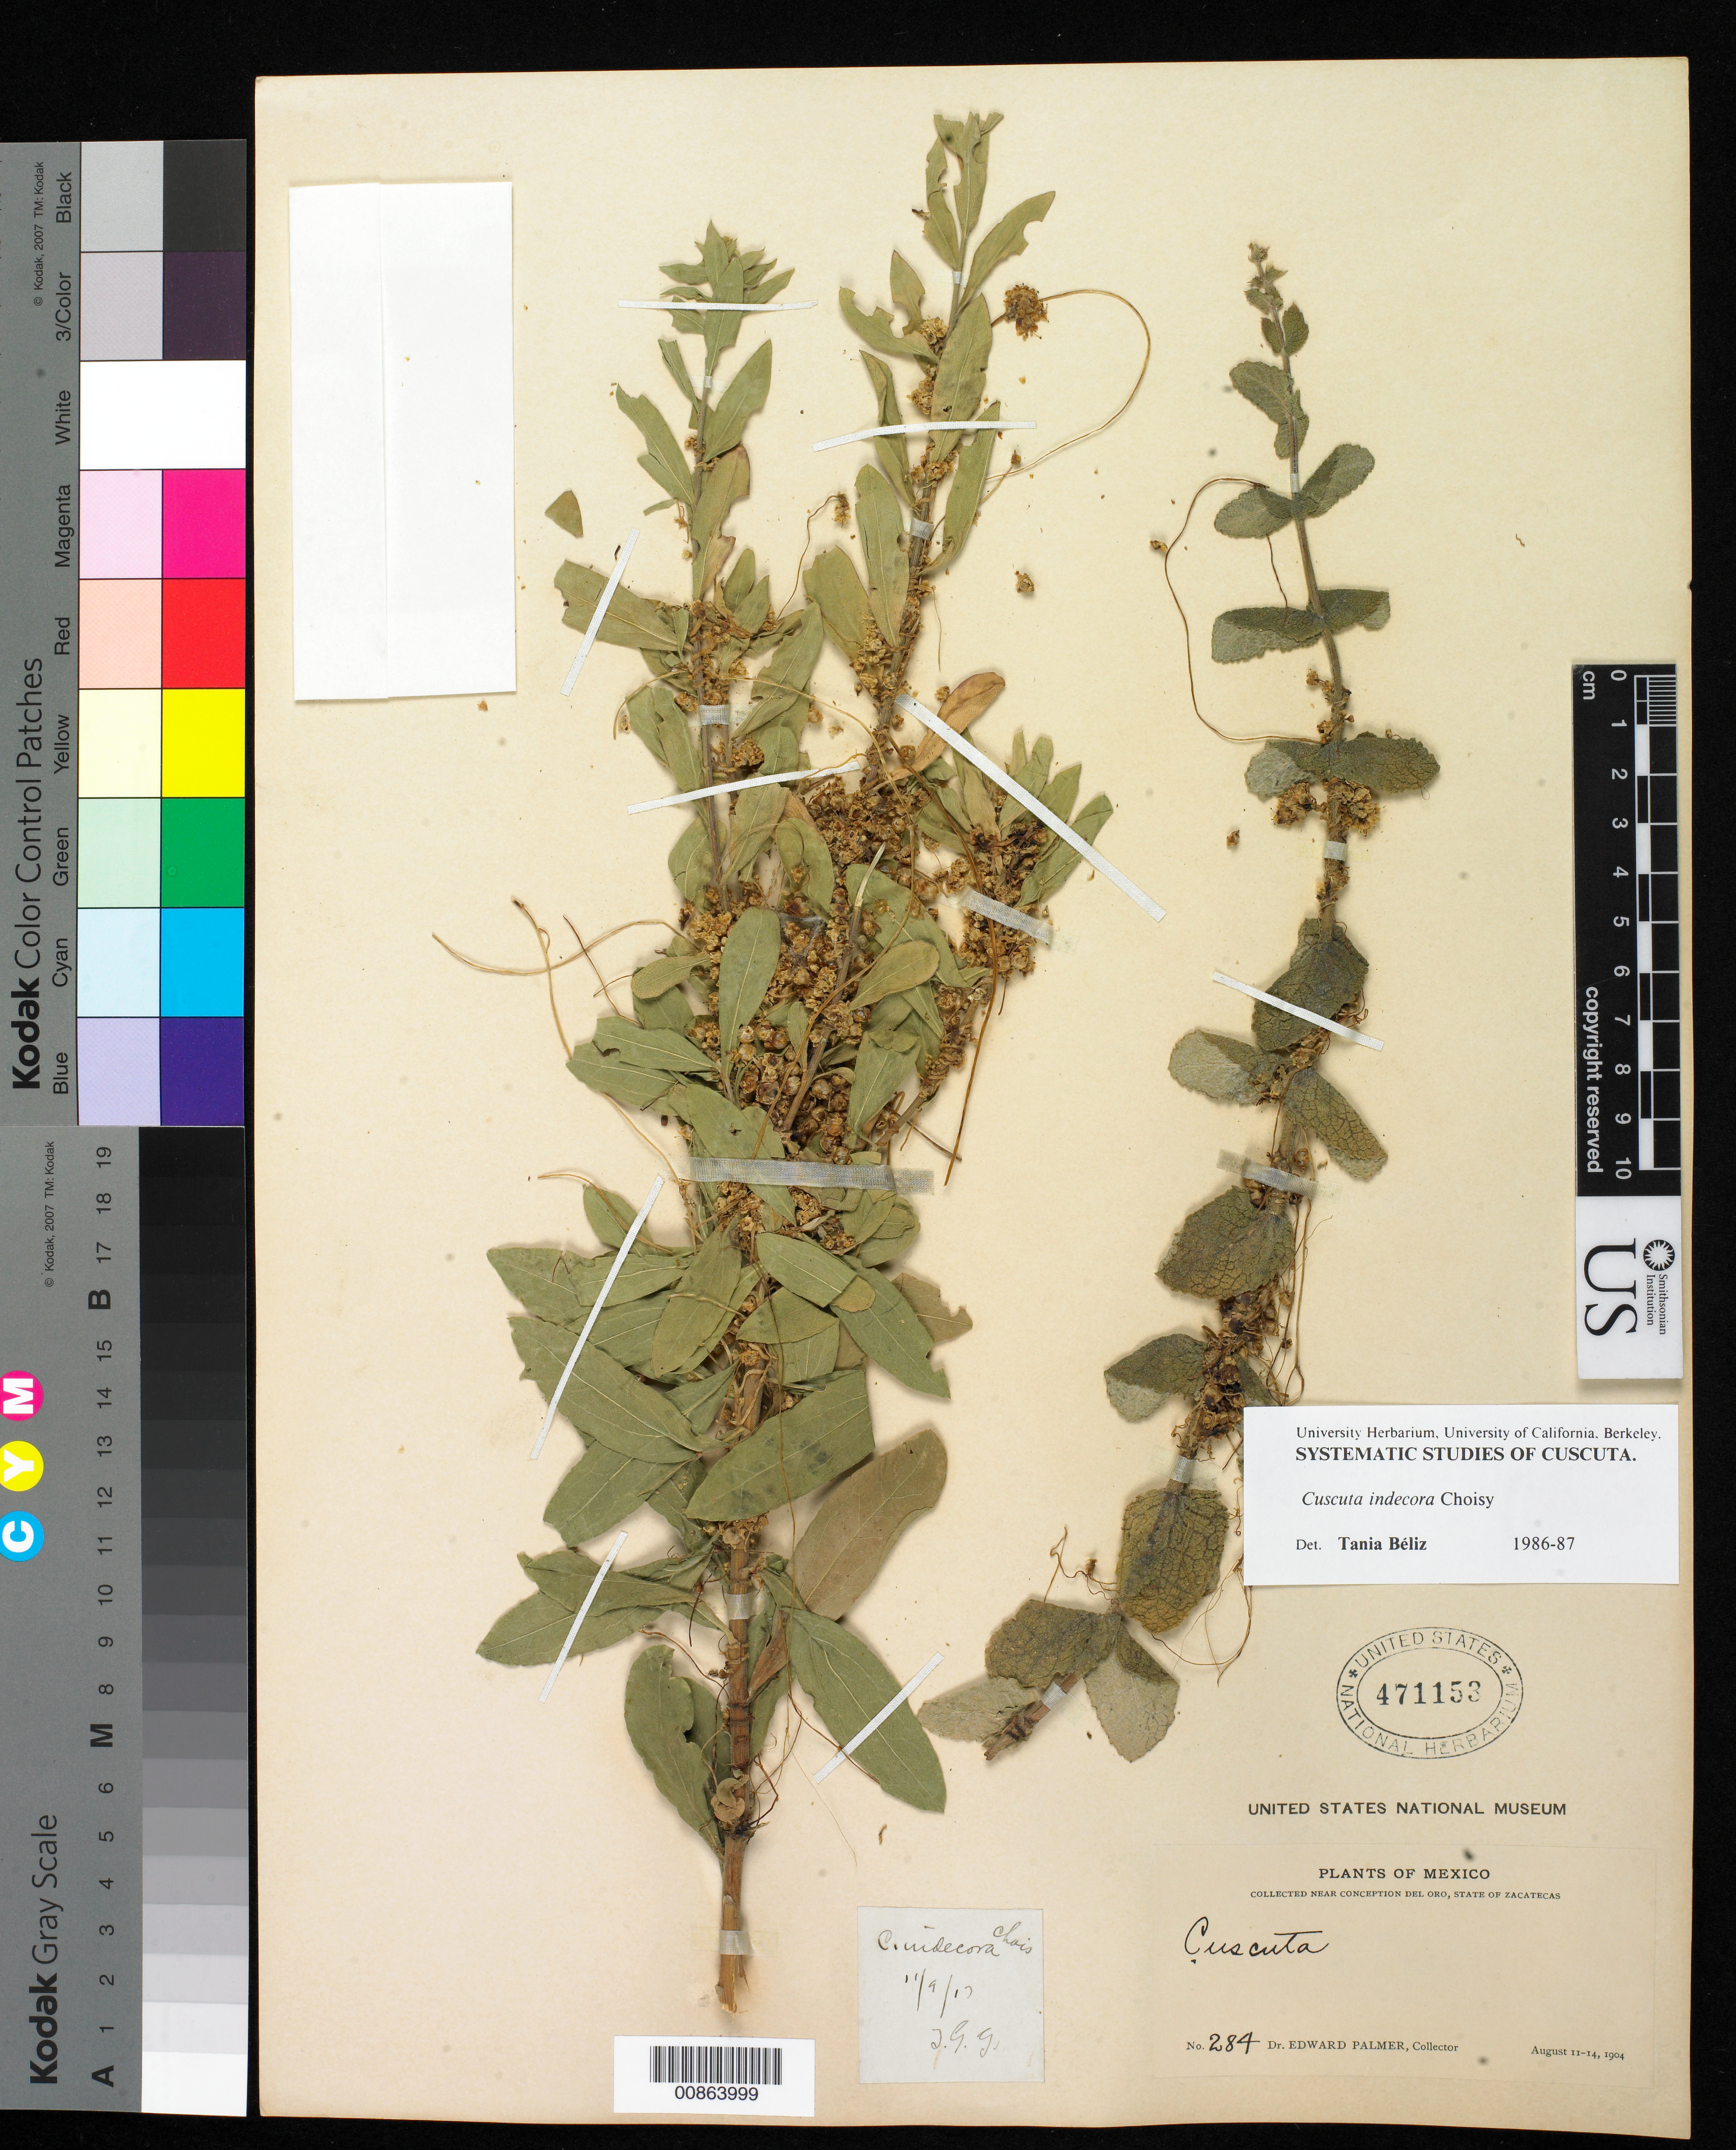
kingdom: Plantae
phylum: Tracheophyta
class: Magnoliopsida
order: Solanales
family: Convolvulaceae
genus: Cuscuta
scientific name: Cuscuta indecora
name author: Choisy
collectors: E. Palmer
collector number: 284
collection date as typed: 11 Aug 1904 to 14 Aug 1904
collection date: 1904-08-11/1904-08-14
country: Mexico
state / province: Zacatecas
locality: Near Concepción del Oro, Zacatecas.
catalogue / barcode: US 471153